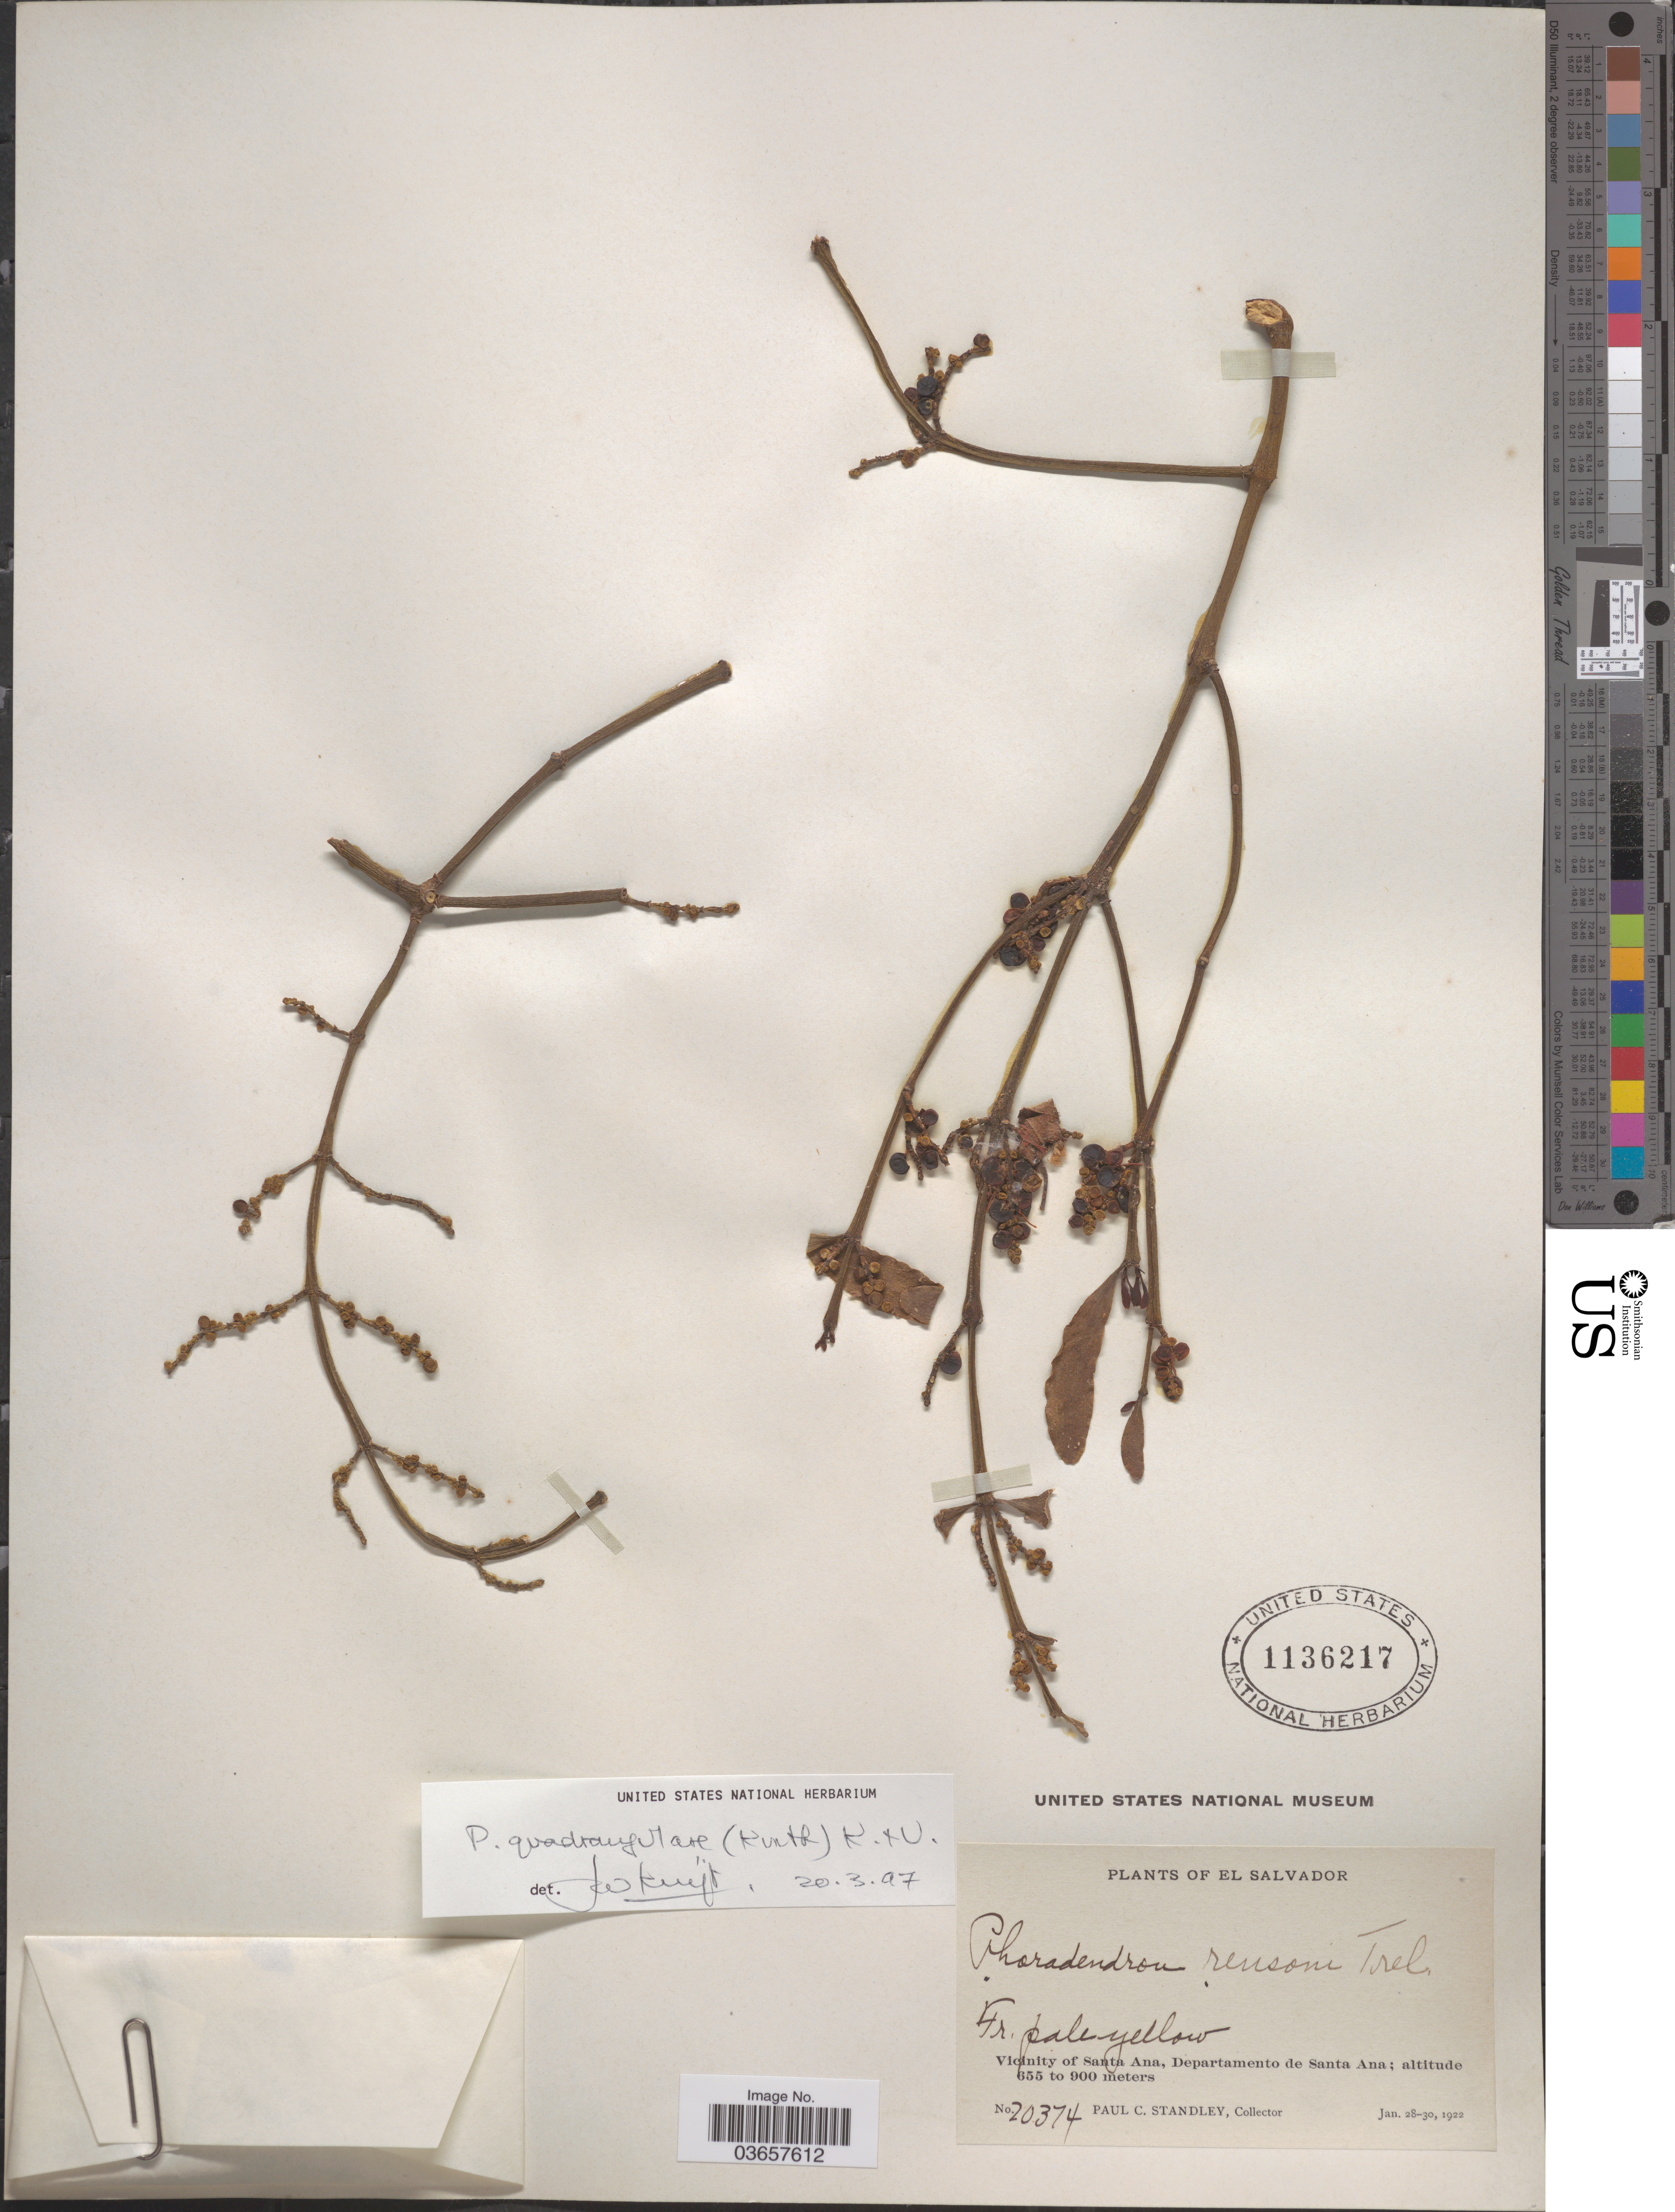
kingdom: Plantae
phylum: Tracheophyta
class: Magnoliopsida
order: Santalales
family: Viscaceae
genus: Phoradendron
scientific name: Phoradendron quadrangulare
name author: (Kunth) Griseb.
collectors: P. C. Standley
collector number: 20374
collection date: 1922-01-28/1922-01-30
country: El Salvador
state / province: Santa Ana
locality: Vicinity of Santa Ana, Departamento de Santa Ana.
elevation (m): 655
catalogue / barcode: US 1136217